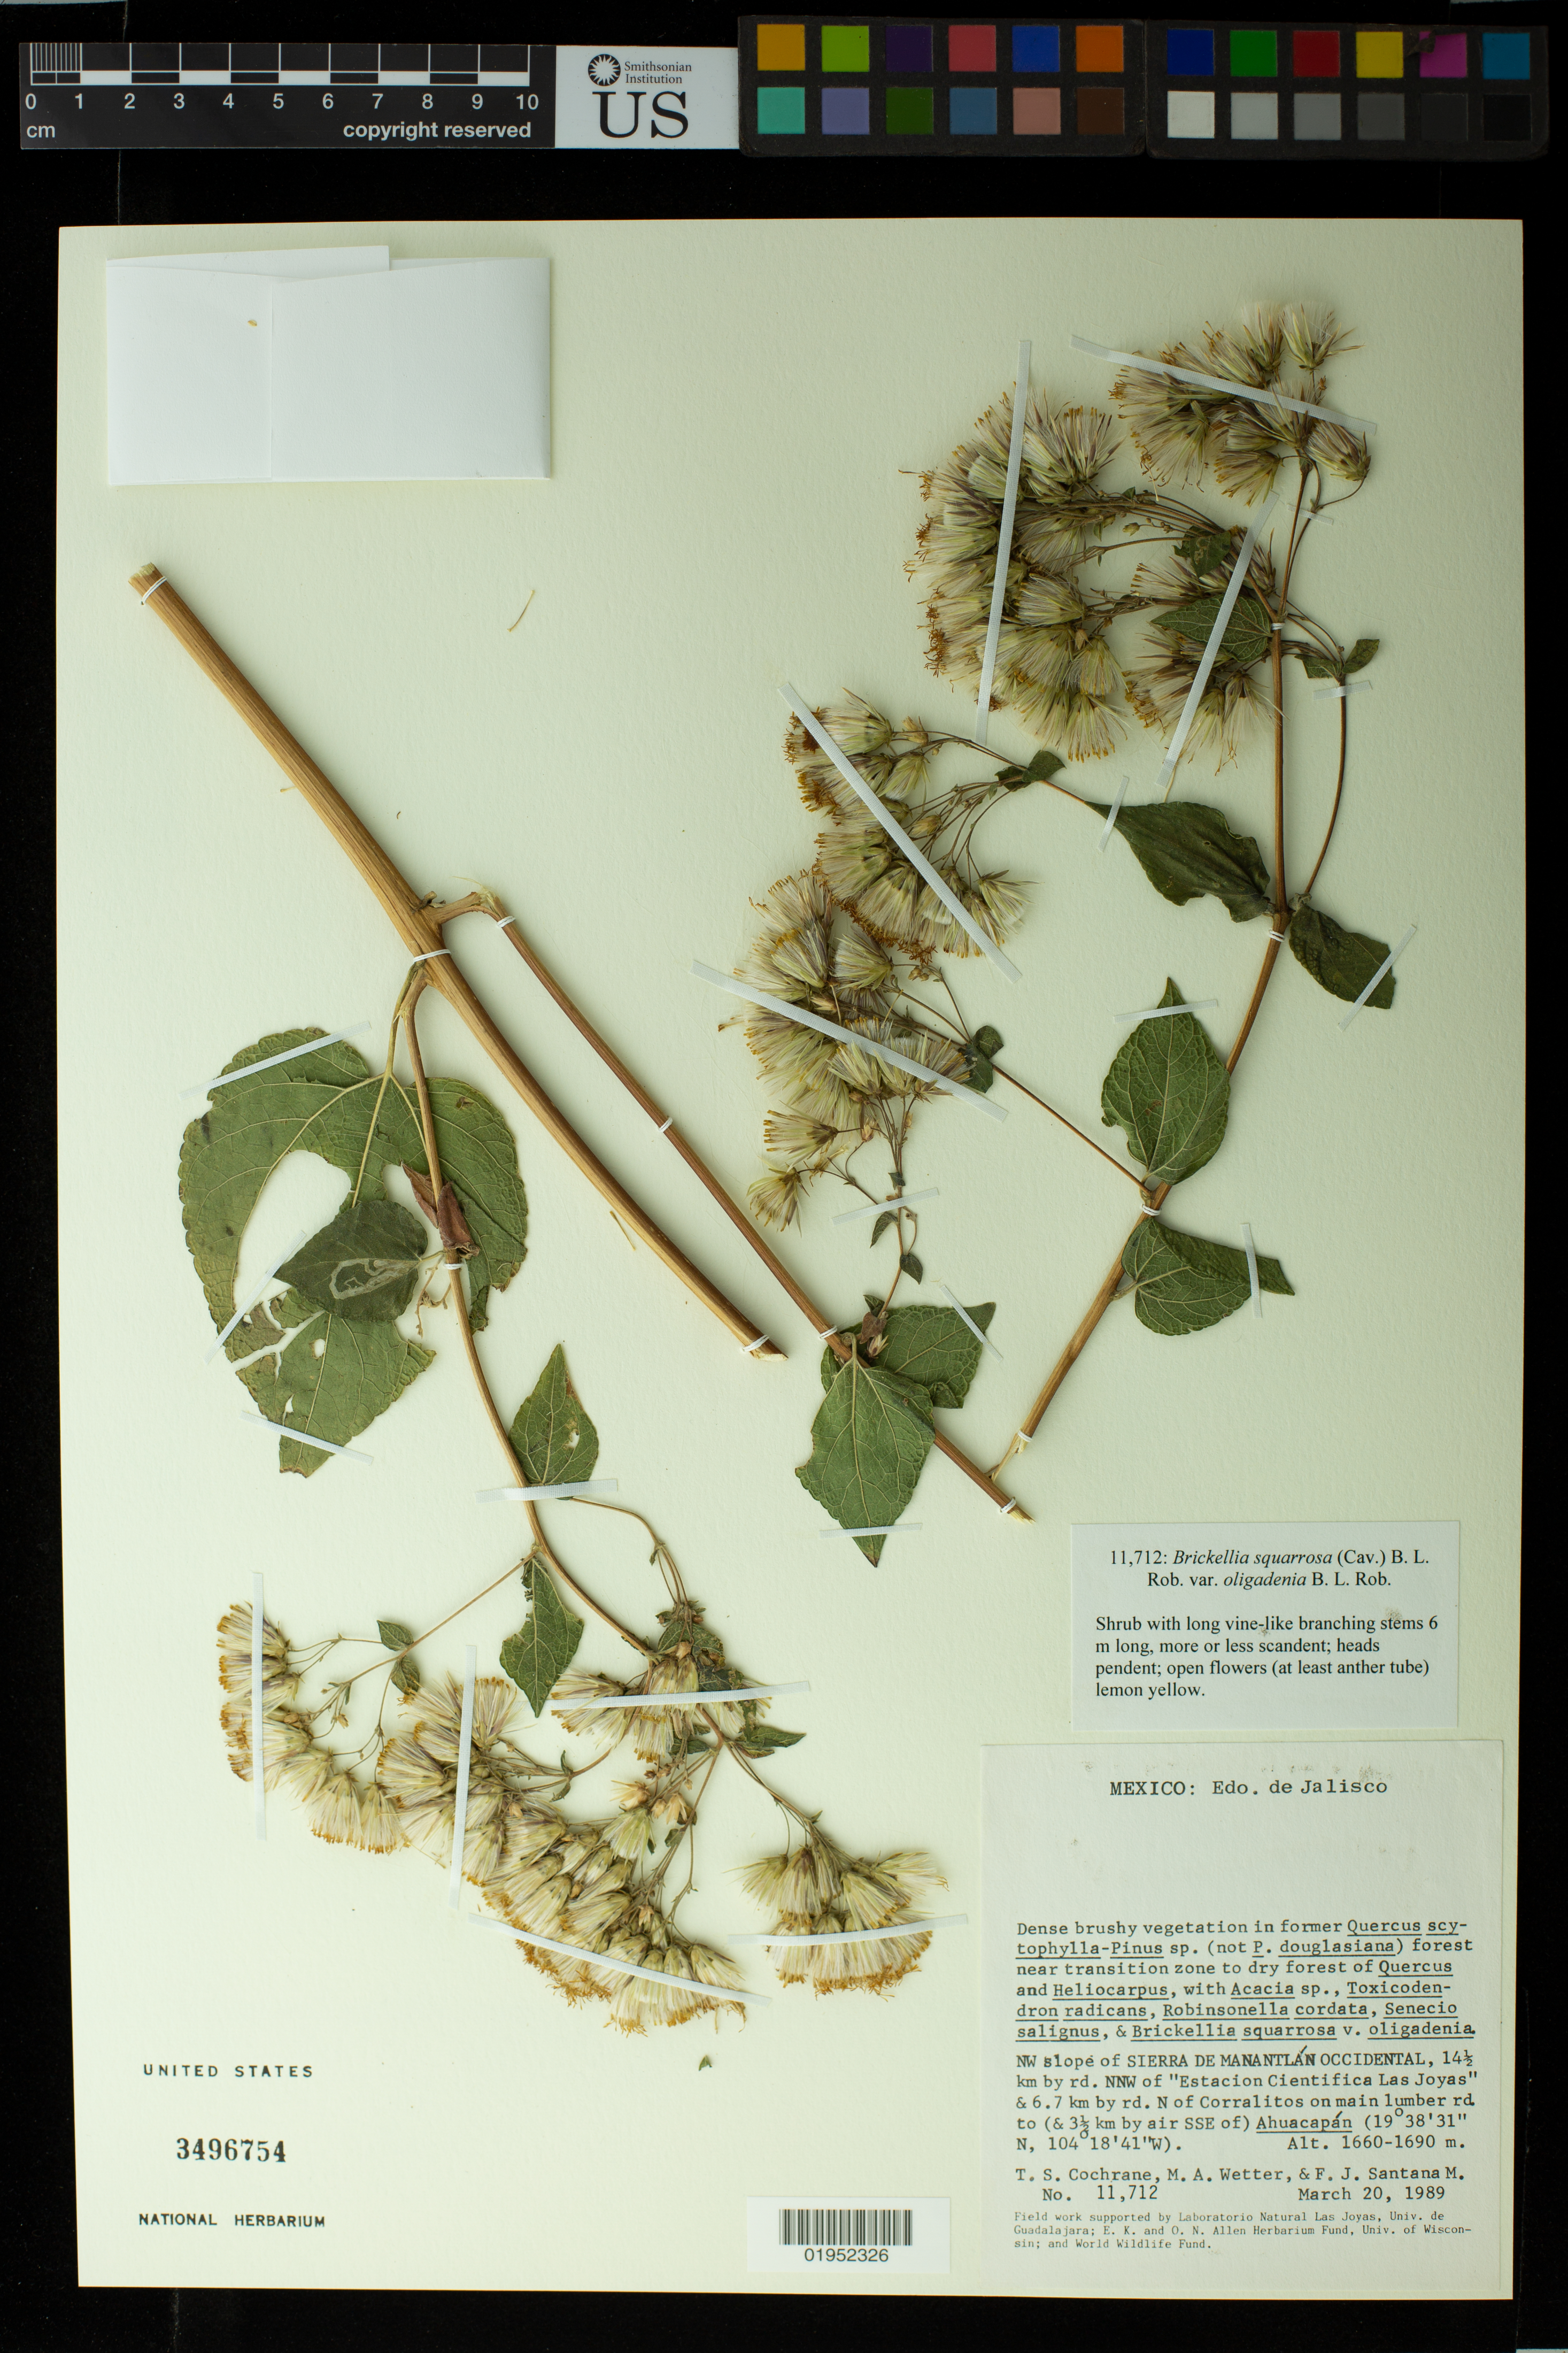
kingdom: Plantae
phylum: Tracheophyta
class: Magnoliopsida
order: Asterales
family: Asteraceae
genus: Brickellia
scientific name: Brickellia squarrosa var. oligadenia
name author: B.L. Rob. & Seaton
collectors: T. Cochrane, M. Wetter & F. J. Santana M.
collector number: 11712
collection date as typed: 20 Mar 1989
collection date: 1989-03-20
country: Mexico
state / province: Jalisco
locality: NW slope of Sierra de Manantlan Occidental, 14.5 km by road NNW of "Estacion Cientifica Las Joyas" & 6.7 km by road N of Corralitos on main lumber road to Ahuacapan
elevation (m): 1660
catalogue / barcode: US 3496754